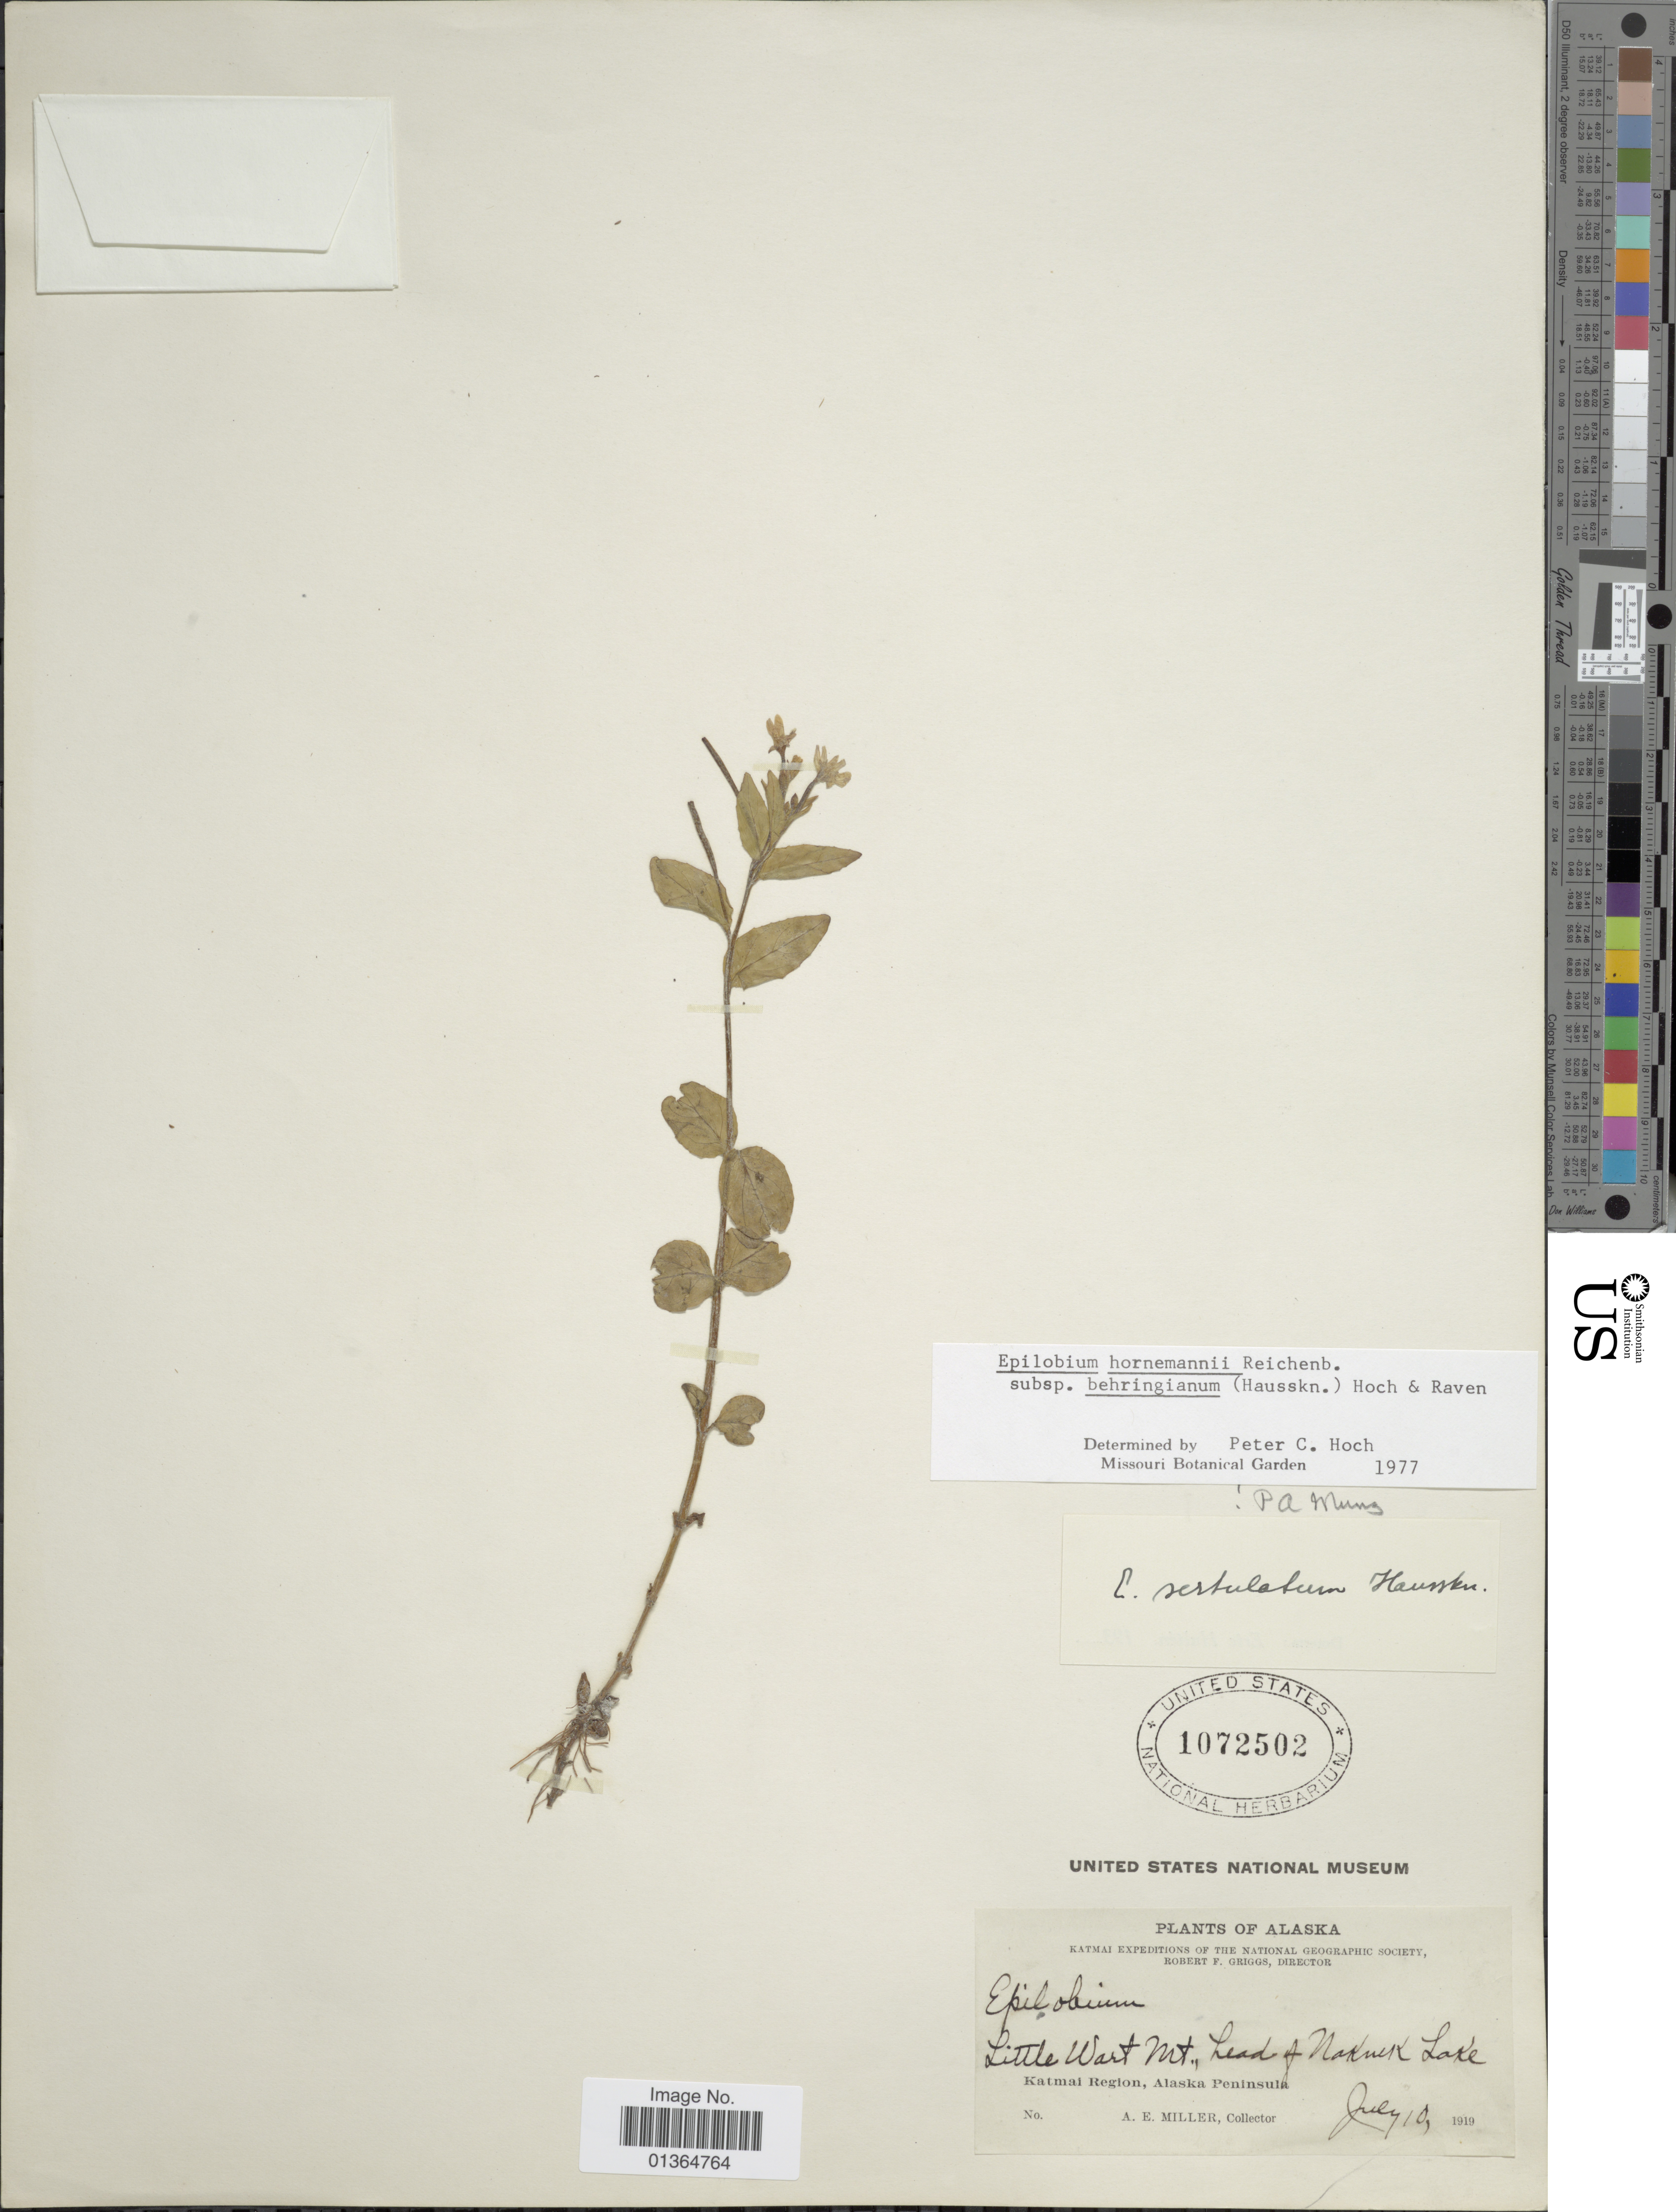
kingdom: Plantae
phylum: Tracheophyta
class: Magnoliopsida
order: Myrtales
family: Onagraceae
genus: Epilobium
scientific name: Epilobium hornemannii subsp. behringianum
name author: (Hausskn.) Hoch & P.H. Raven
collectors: A. E. Miller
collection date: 1919-07-10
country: United States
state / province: Alaska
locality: Little Wart Mt., head of Nakuck Lake. Katmai Region.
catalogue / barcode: US 1072502